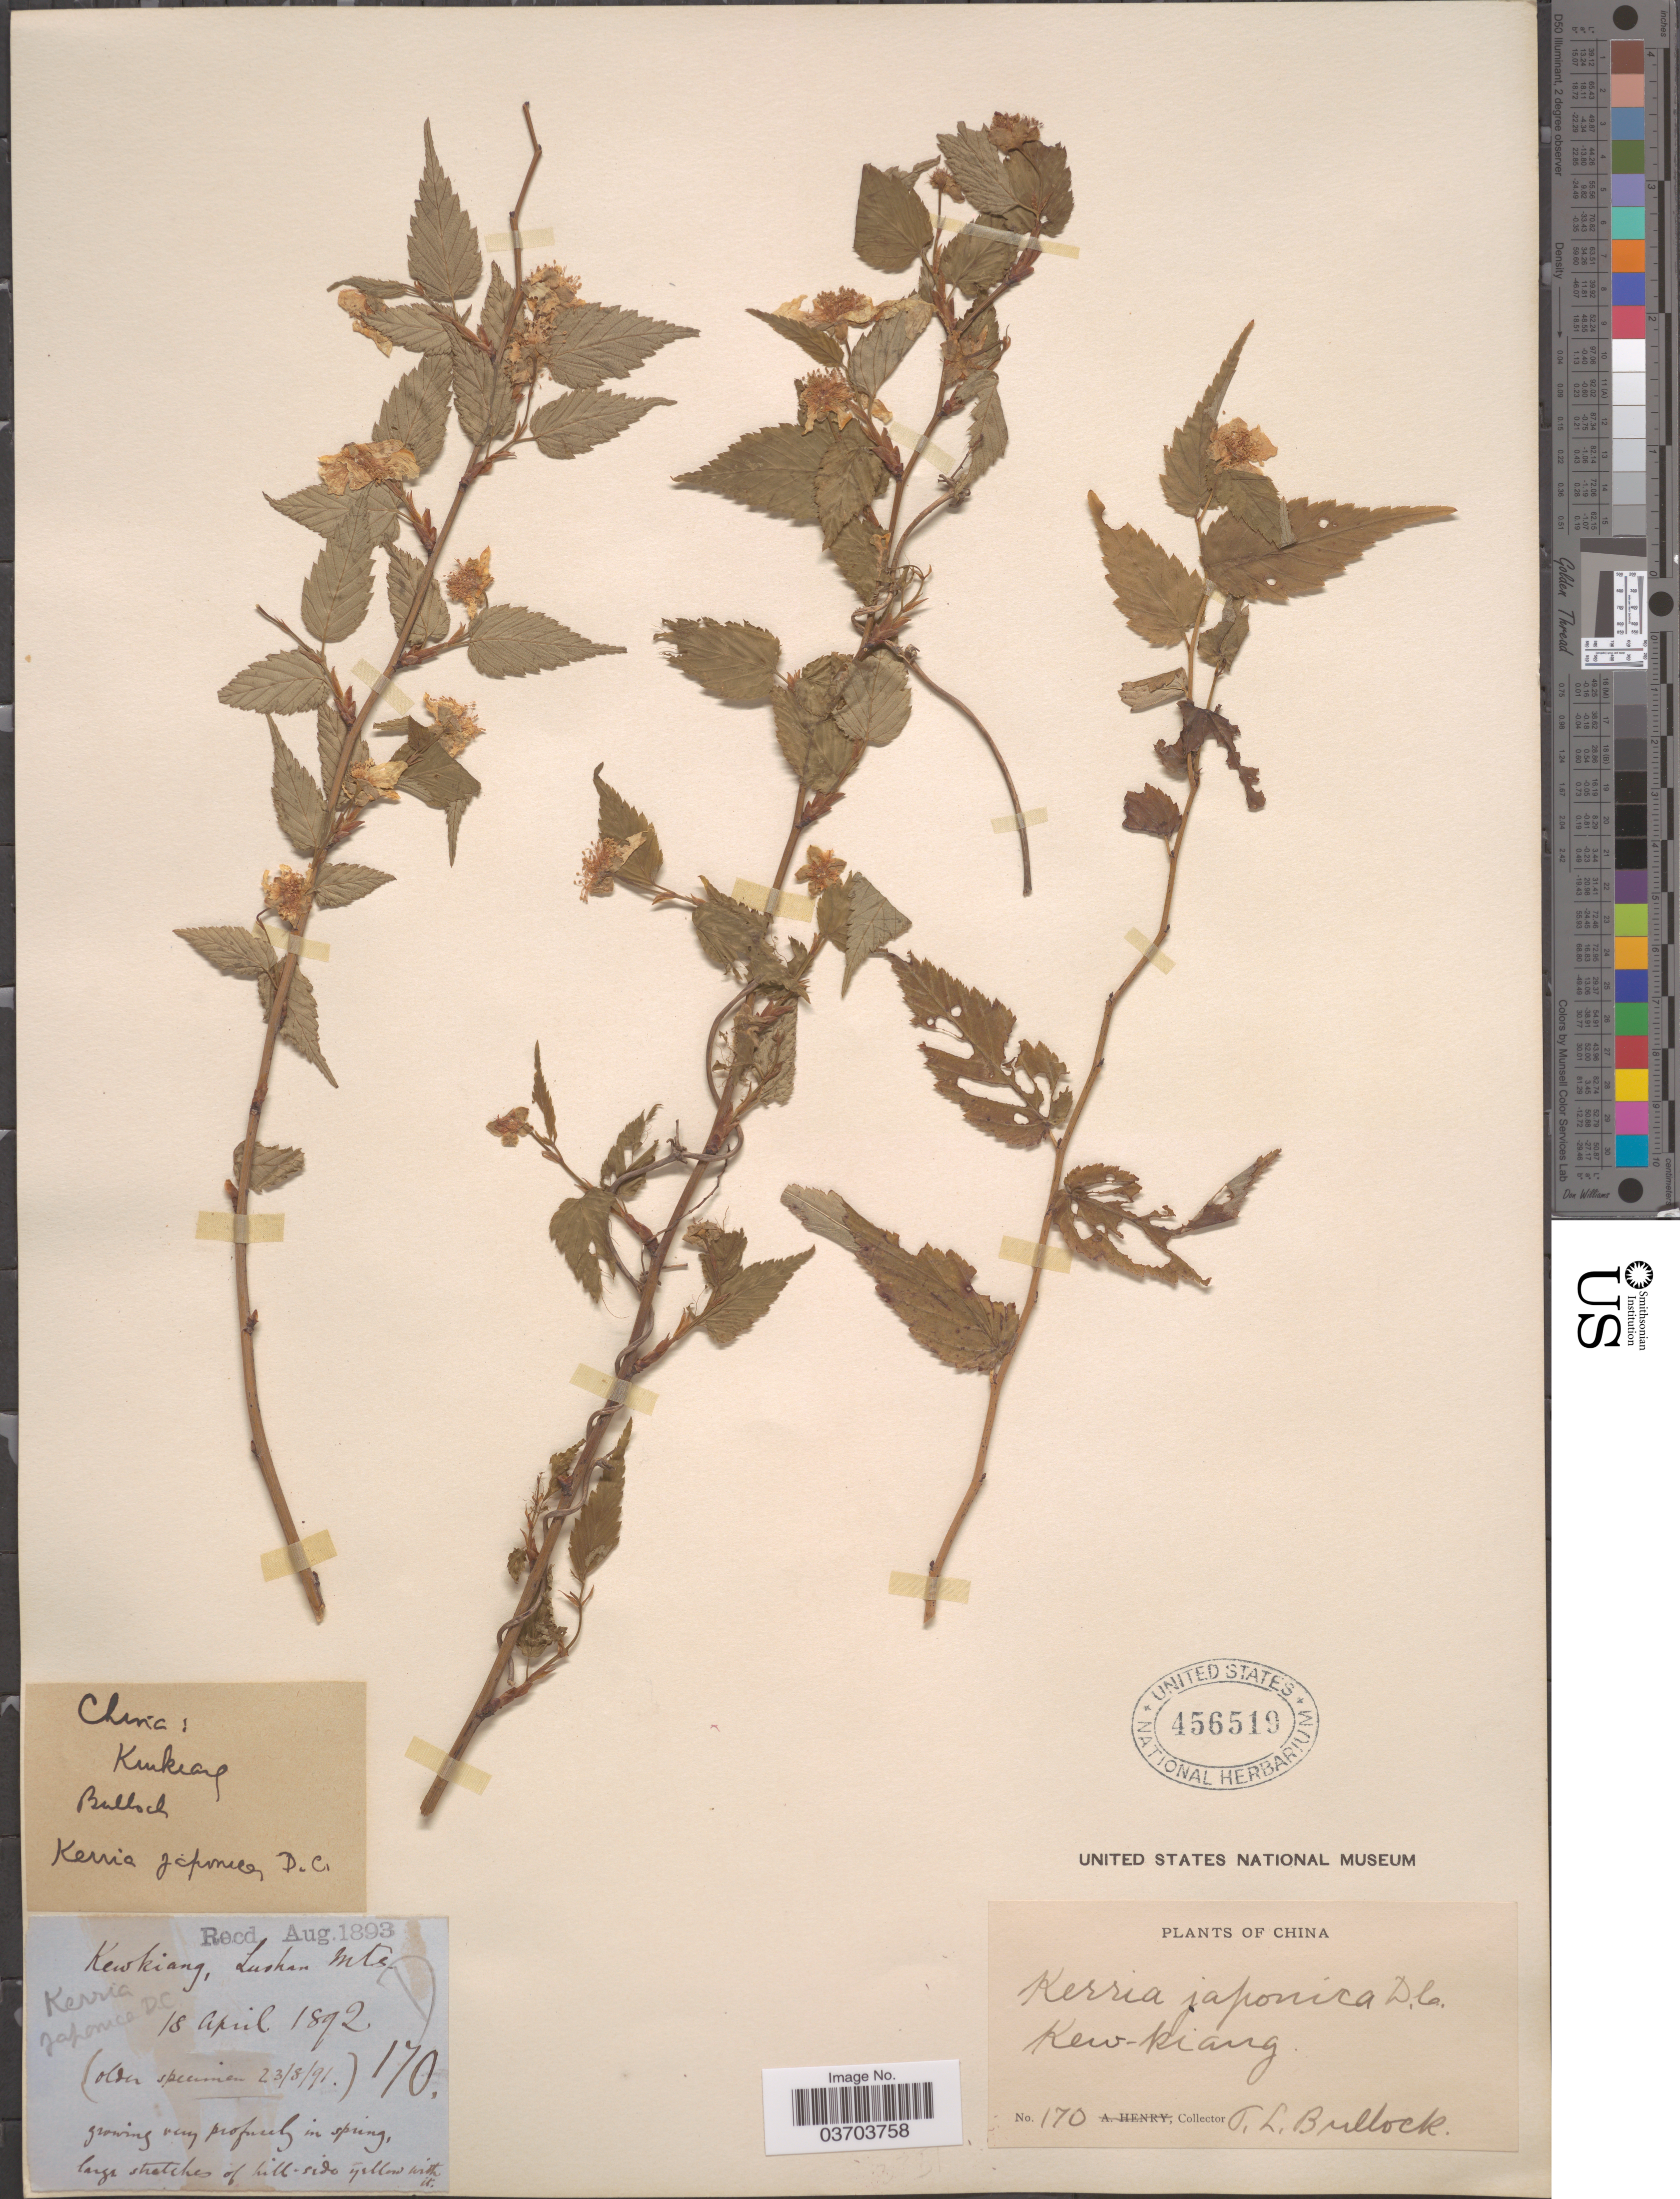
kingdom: Plantae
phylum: Tracheophyta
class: Magnoliopsida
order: Rosales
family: Rosaceae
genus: Kerria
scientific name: Kerria japonica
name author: (L.) DC.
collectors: T. L. Bullock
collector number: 170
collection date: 1892-04-18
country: China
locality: Kewkiang, Lushan Mts.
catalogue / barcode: US 456519